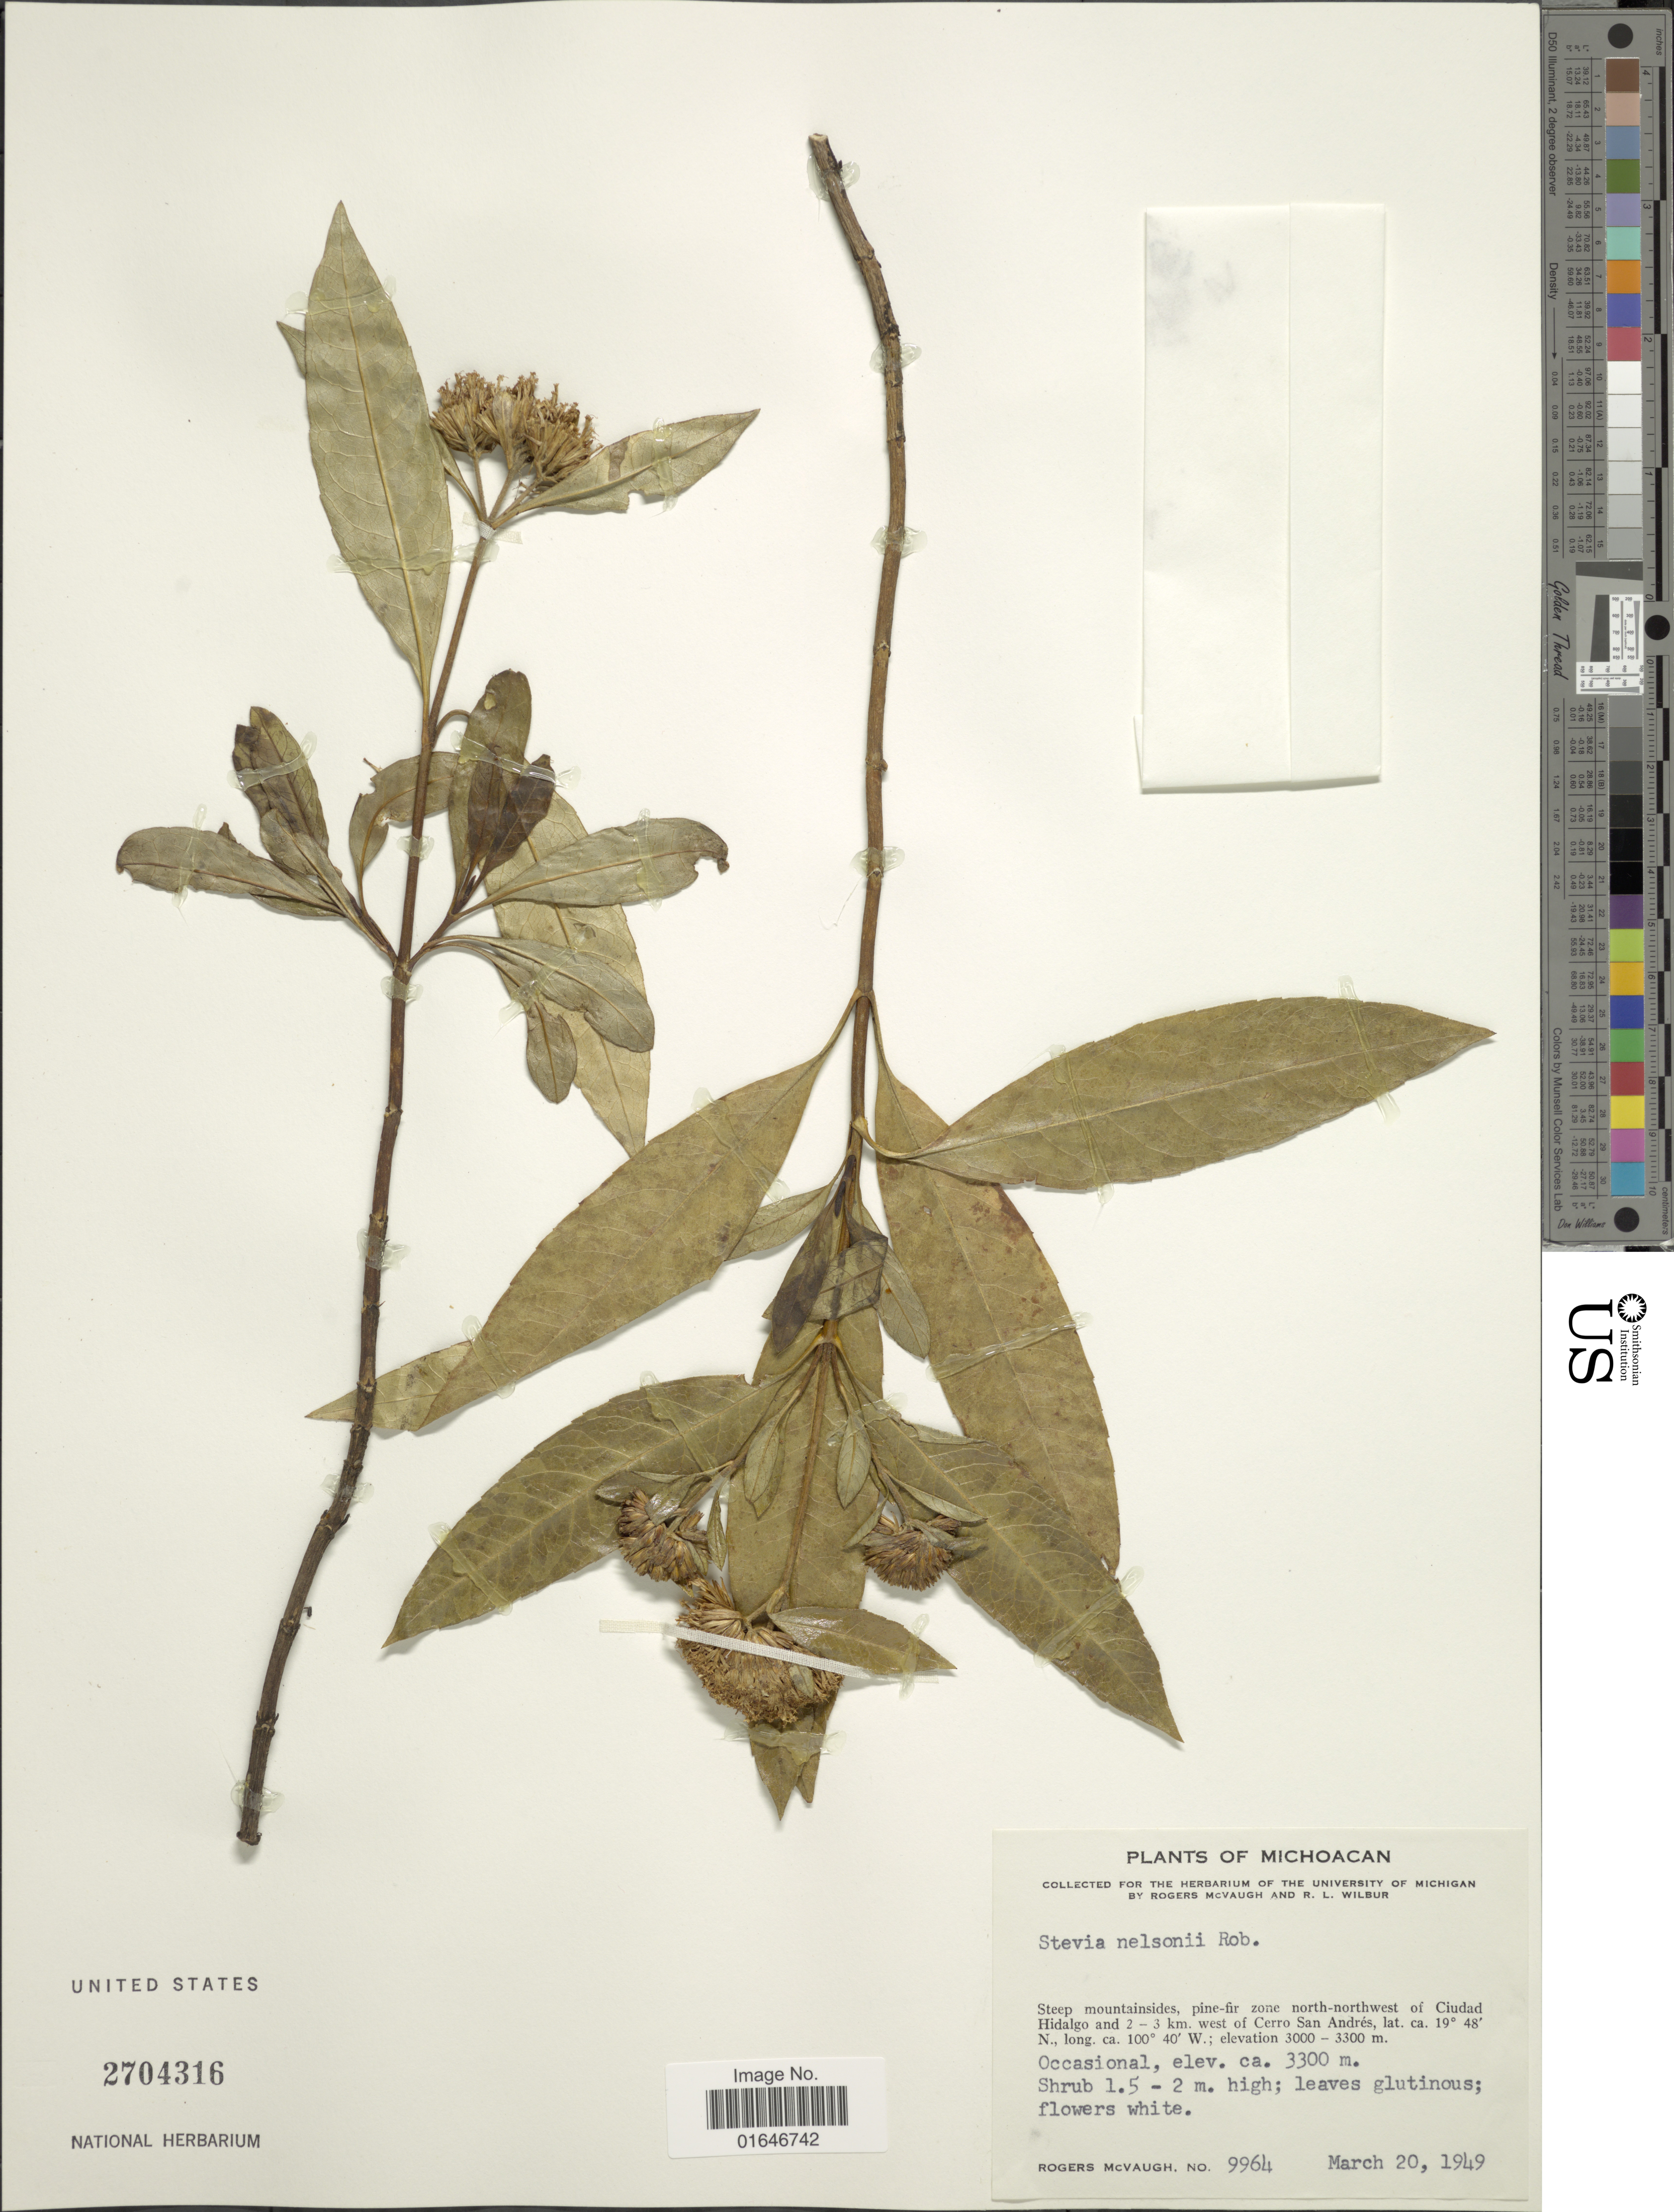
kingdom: Plantae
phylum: Tracheophyta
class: Magnoliopsida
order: Asterales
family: Asteraceae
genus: Stevia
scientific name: Stevia nelsonii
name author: B.L. Rob.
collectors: R. McVaugh & R. L. Wilbur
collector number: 9964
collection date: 1949-03-20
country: Mexico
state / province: Michoacán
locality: Steep mountainsides, pine-fr zone north-northwest of Ciudad Hidalgo and 2-3 km. west of Cerro San Andres.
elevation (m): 3000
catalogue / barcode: US 2704316